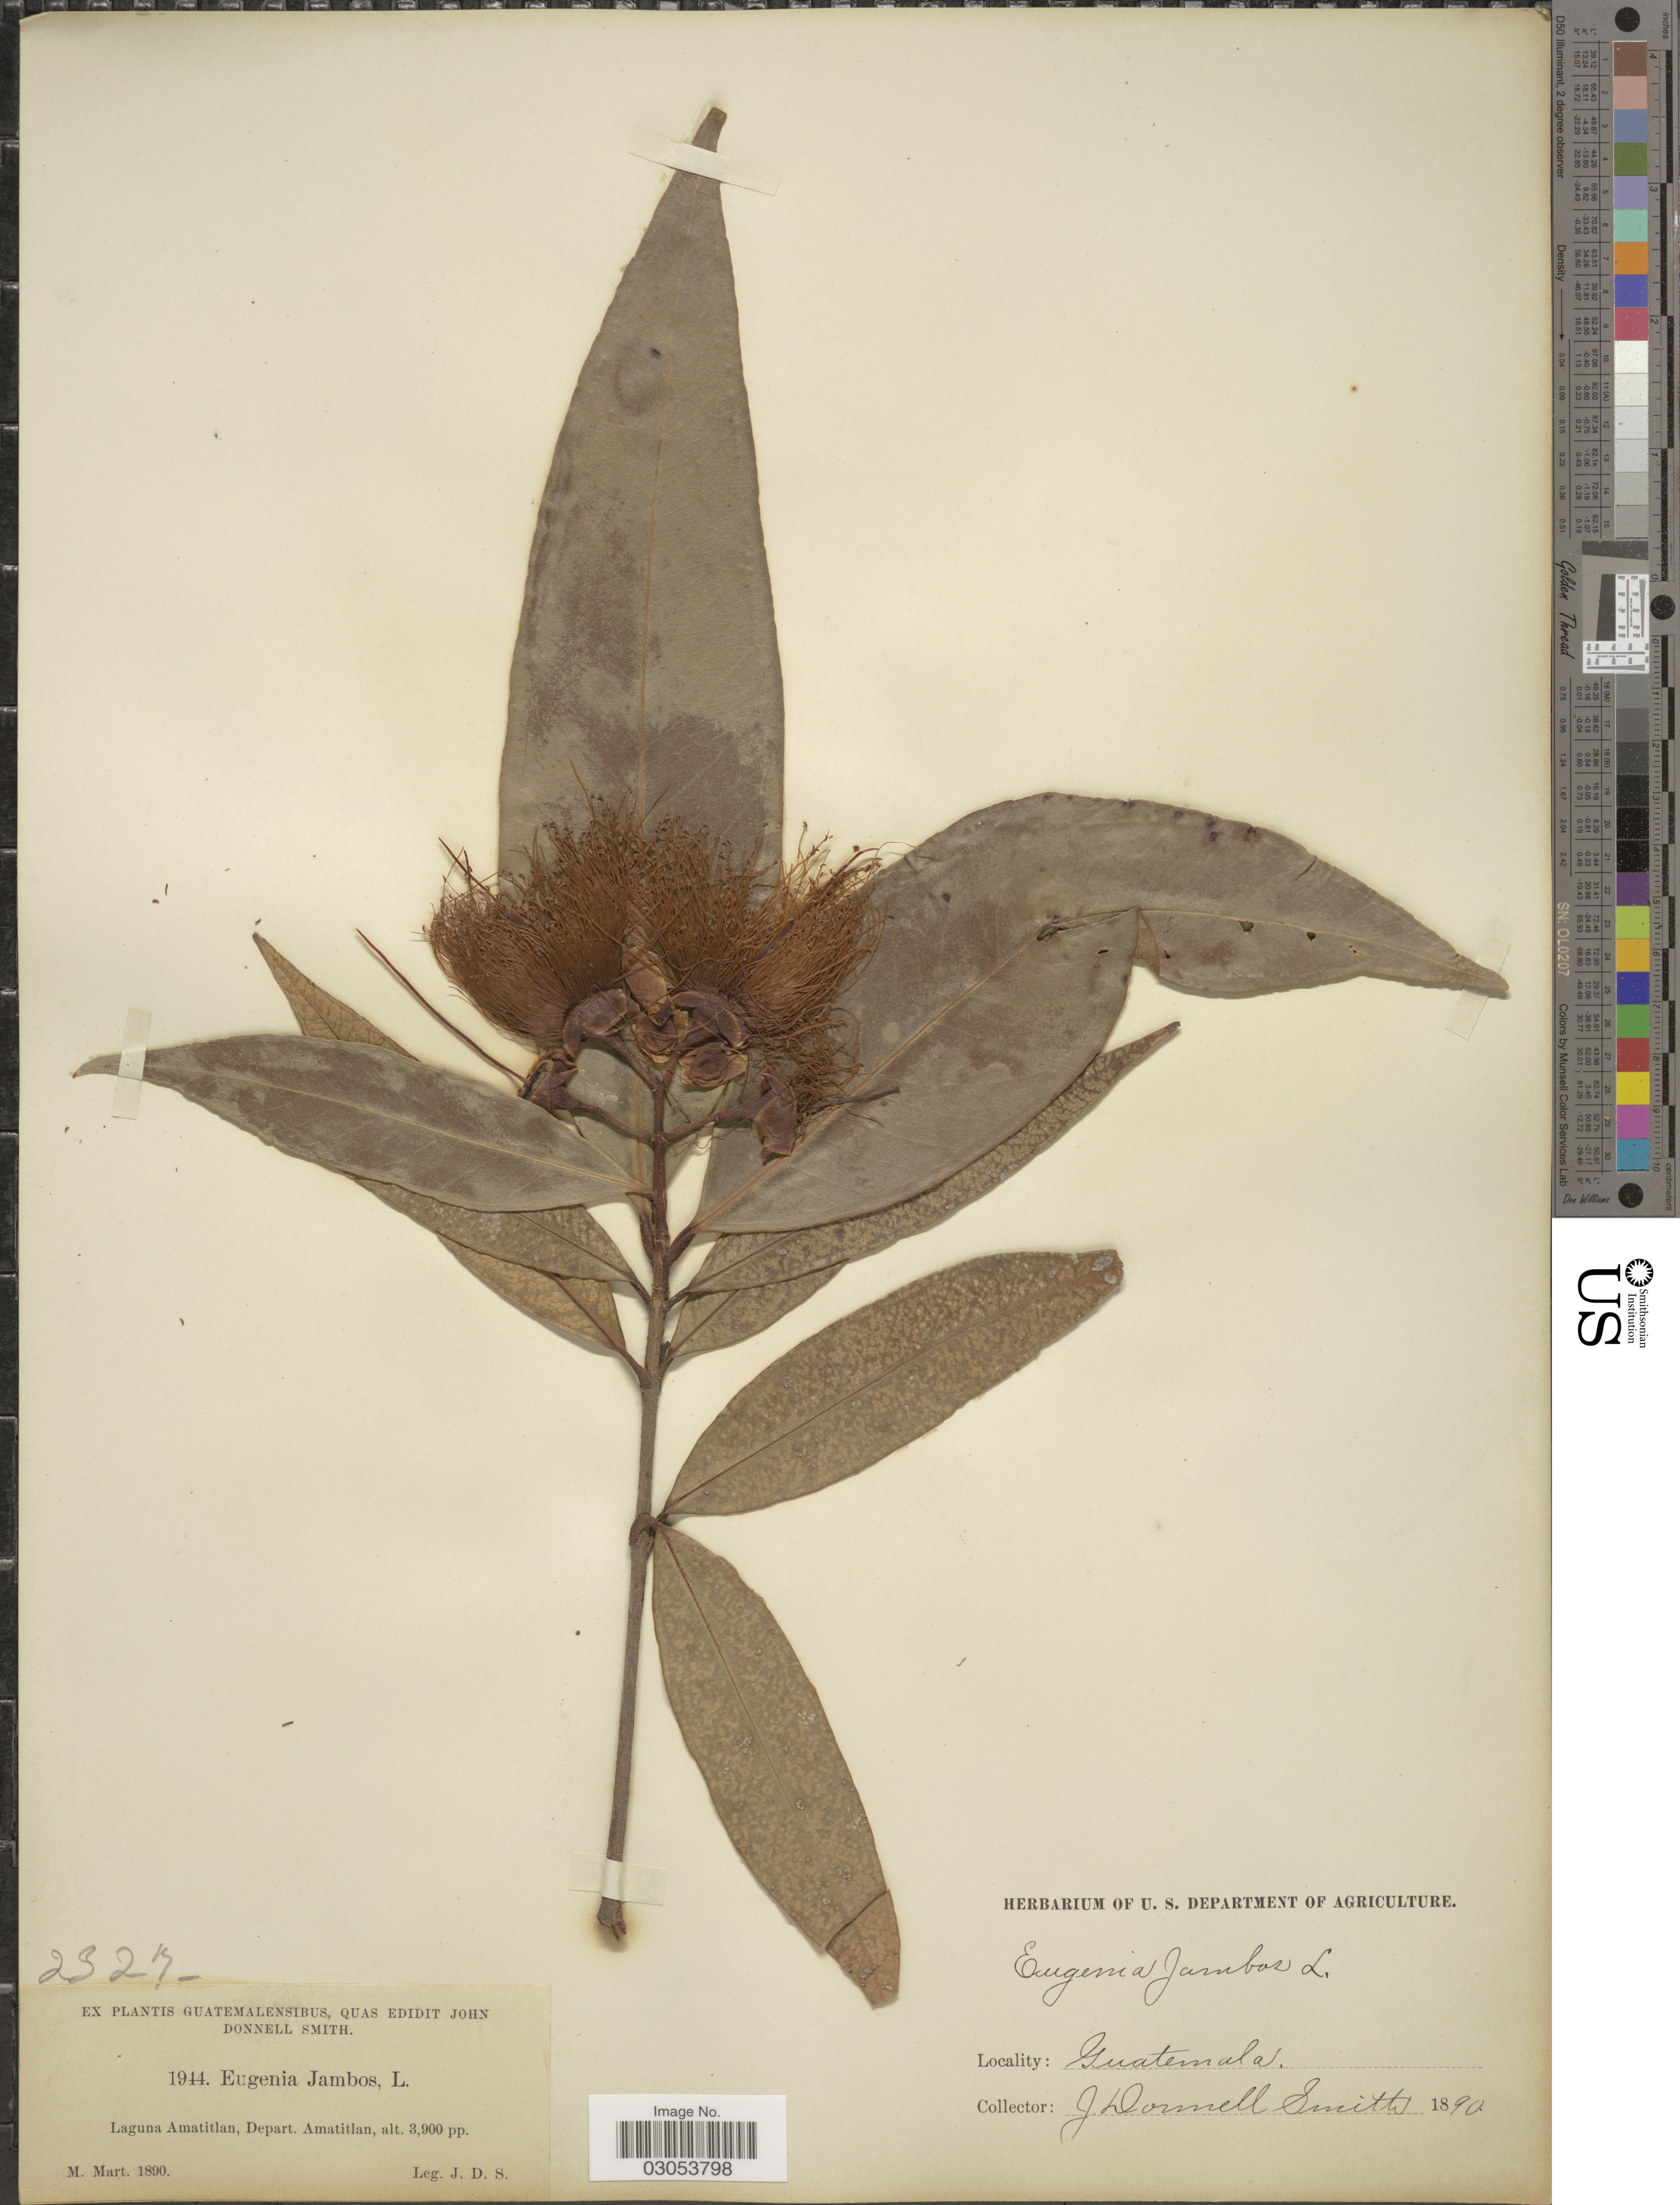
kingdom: Plantae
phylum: Tracheophyta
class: Magnoliopsida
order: Myrtales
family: Myrtaceae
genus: Syzygium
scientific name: Syzygium jambos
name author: (L.) Alston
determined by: Strong, Mark T., (BOT), Smithsonian Institution - National Museum of Natural History (UNITED STATES)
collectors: J. Donnell Smith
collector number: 1944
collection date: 1890-03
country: Guatemala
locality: Laguna Amatitlan, Depart. Amatitlan.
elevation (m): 1189